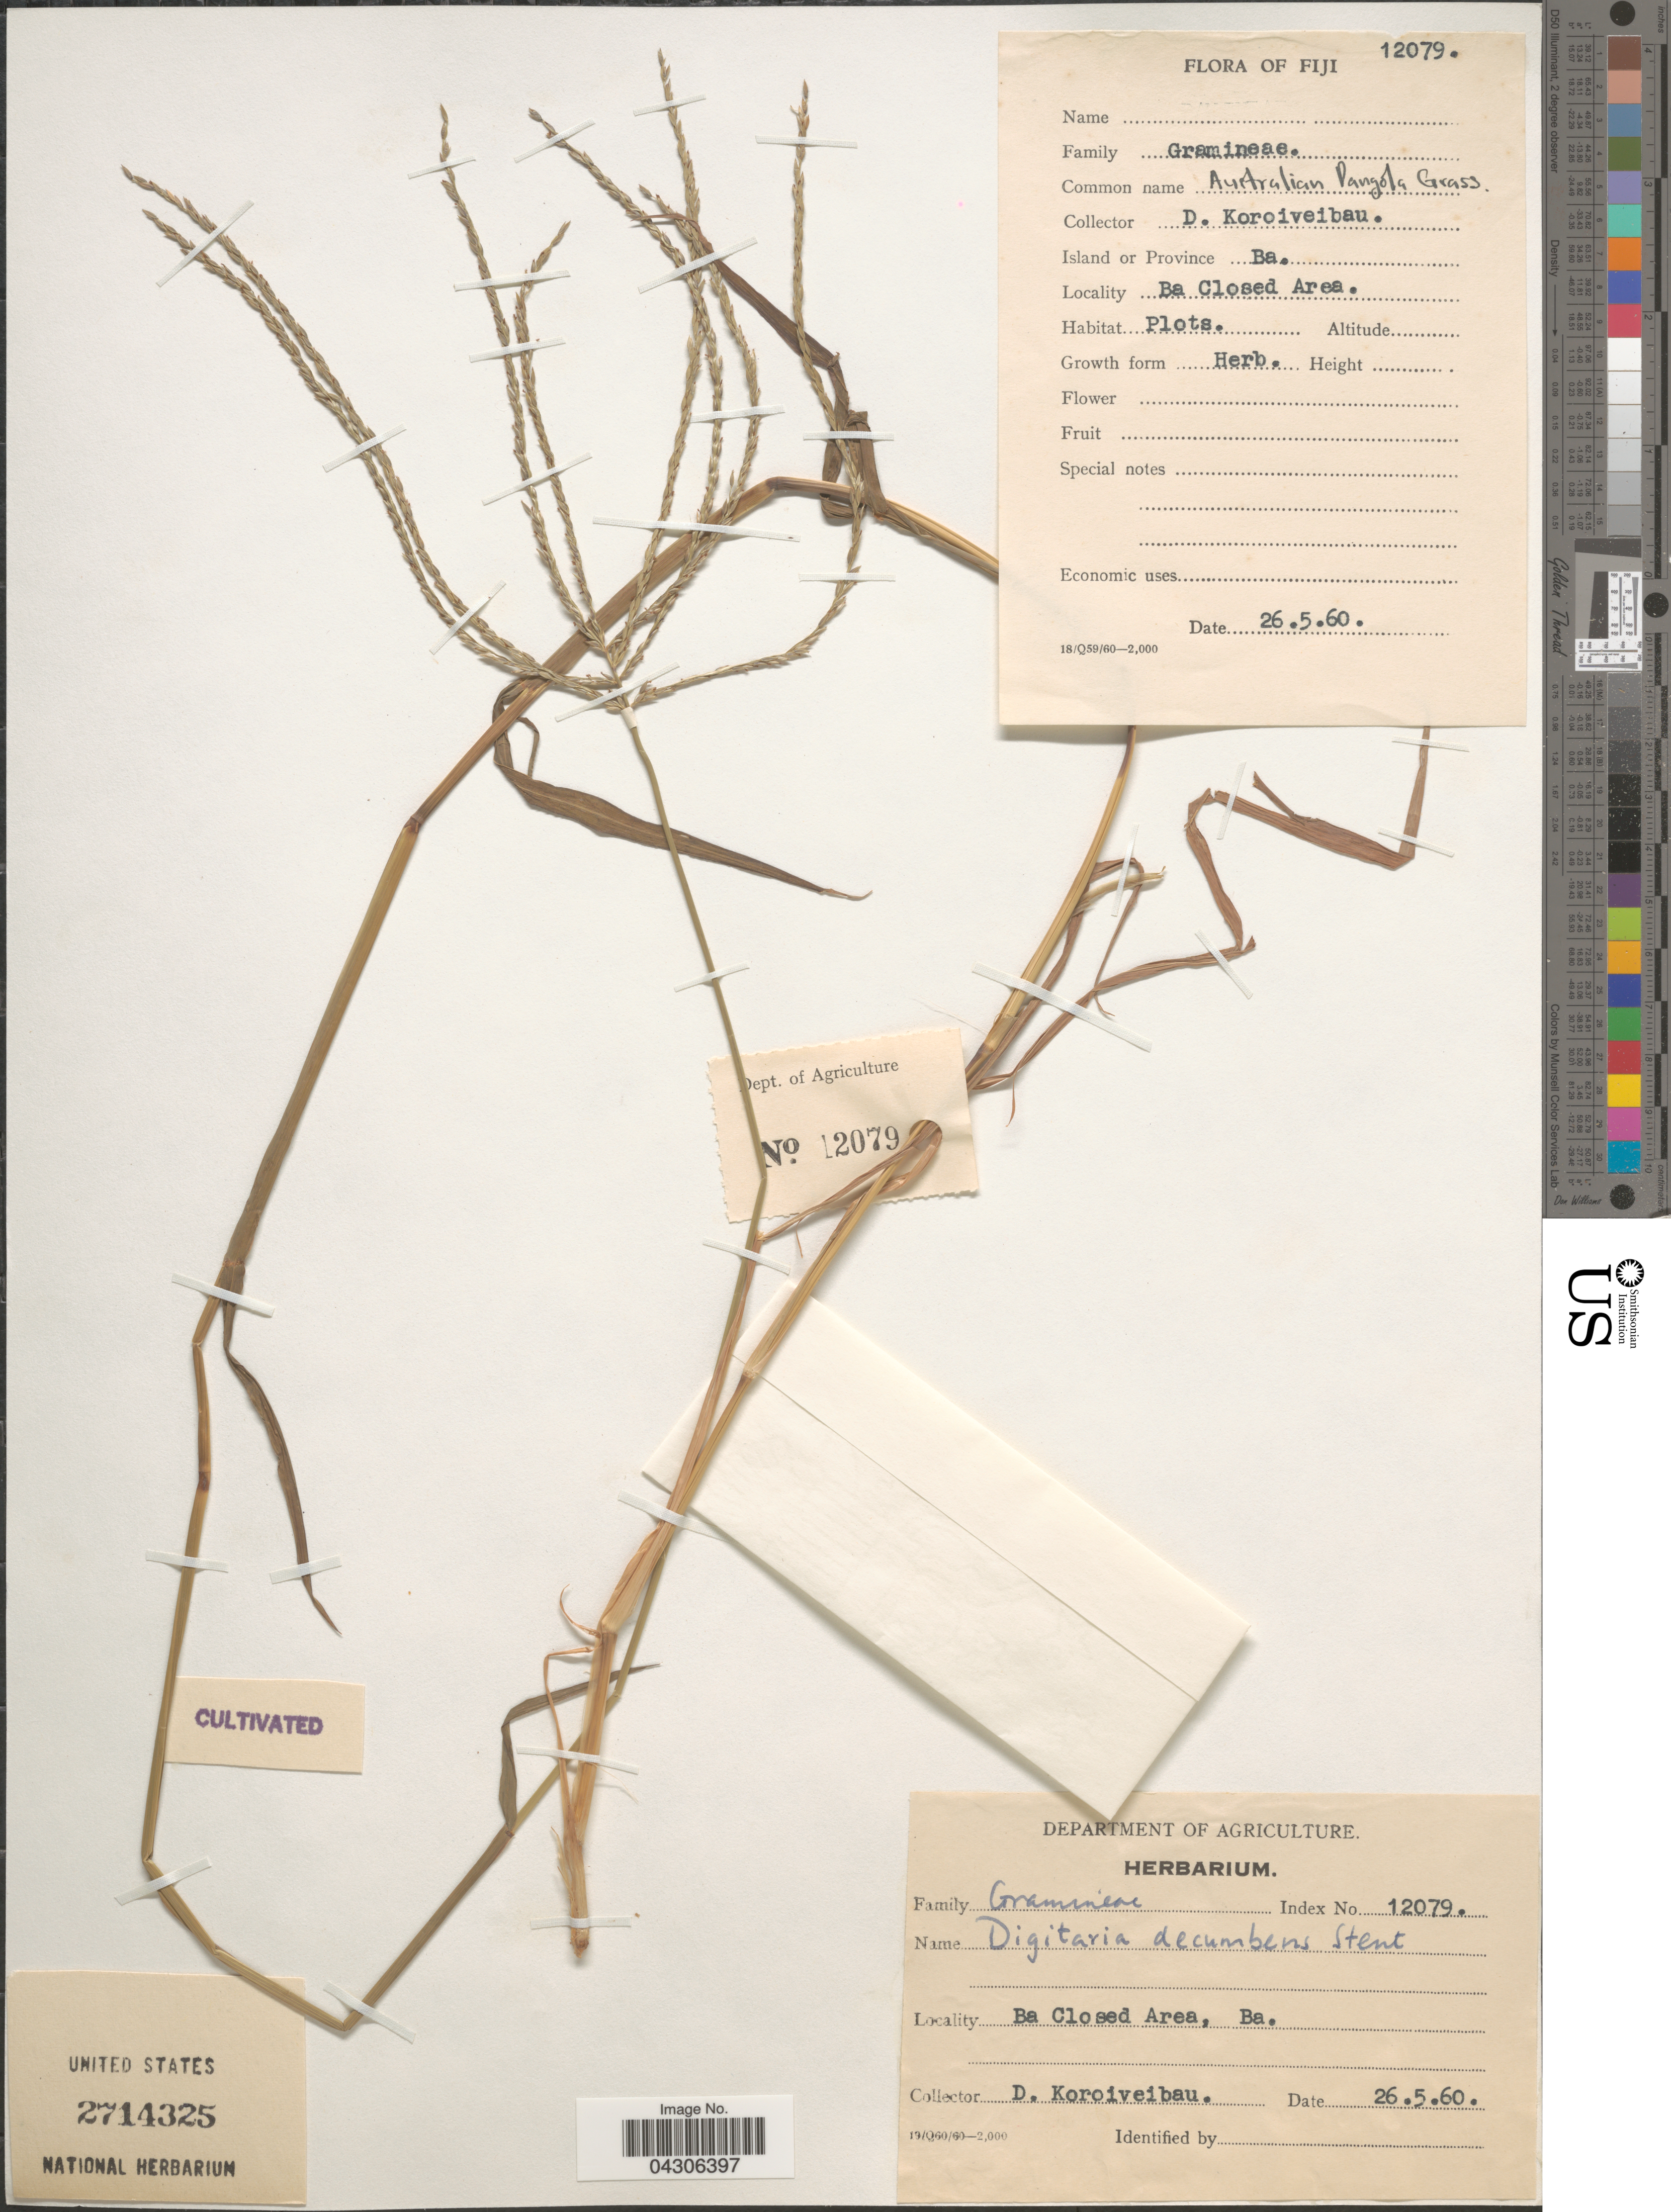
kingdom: Plantae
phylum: Tracheophyta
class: Liliopsida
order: Poales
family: Poaceae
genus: Digitaria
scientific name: Digitaria decumbens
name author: Stent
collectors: D. Koroveibau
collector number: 12079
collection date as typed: Transcribed d/m/y: 26/5/60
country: Fiji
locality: Island or Province Ba. Ba Closed Area, Ba.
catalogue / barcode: US 2714325